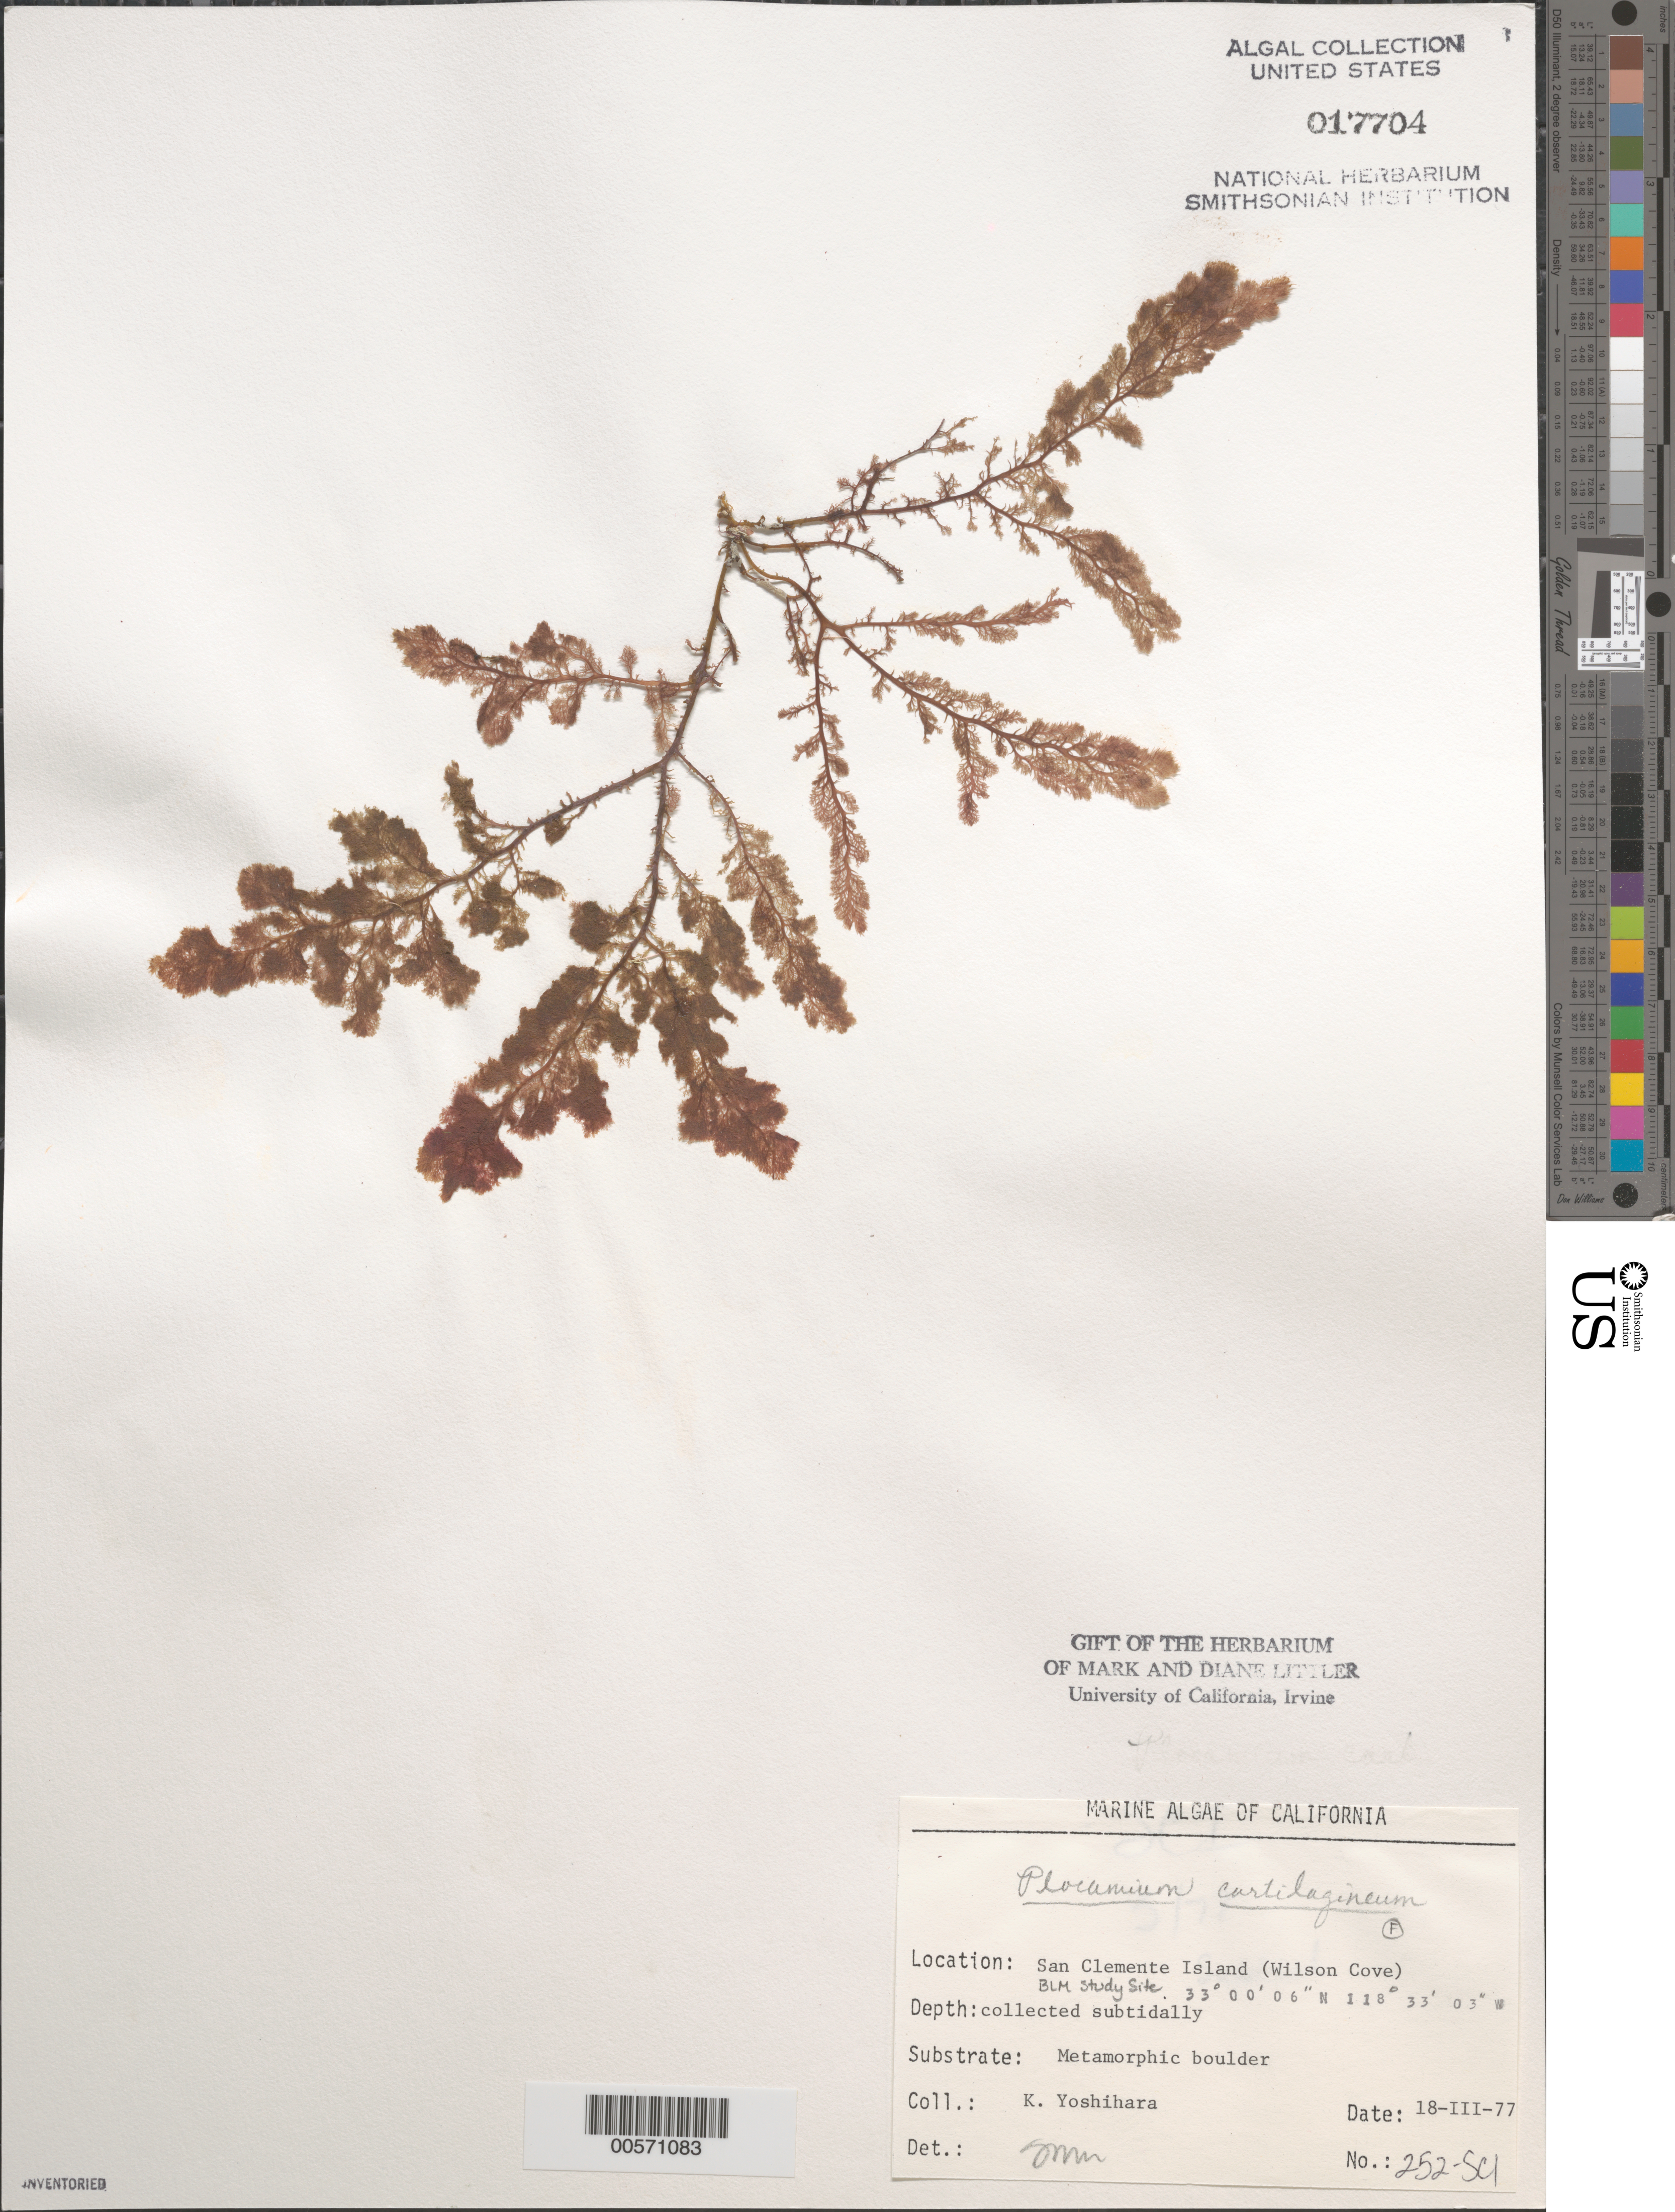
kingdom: Plantae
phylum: Rhodophyta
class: Florideophyceae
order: Plocamiales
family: Plocamiaceae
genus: Plocamium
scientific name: Plocamium cartilagineum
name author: (L.) P.S. Dixon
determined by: Murray, S. N.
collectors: K. Yoshihara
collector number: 252-sci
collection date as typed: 18 Mar 1977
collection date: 1977-03-18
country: United States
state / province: California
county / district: Los Angeles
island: San Clemente Island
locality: Wilson Cove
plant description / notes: BLM-SOCALBIGHT Rocky Intertidal Survey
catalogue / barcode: US 17704